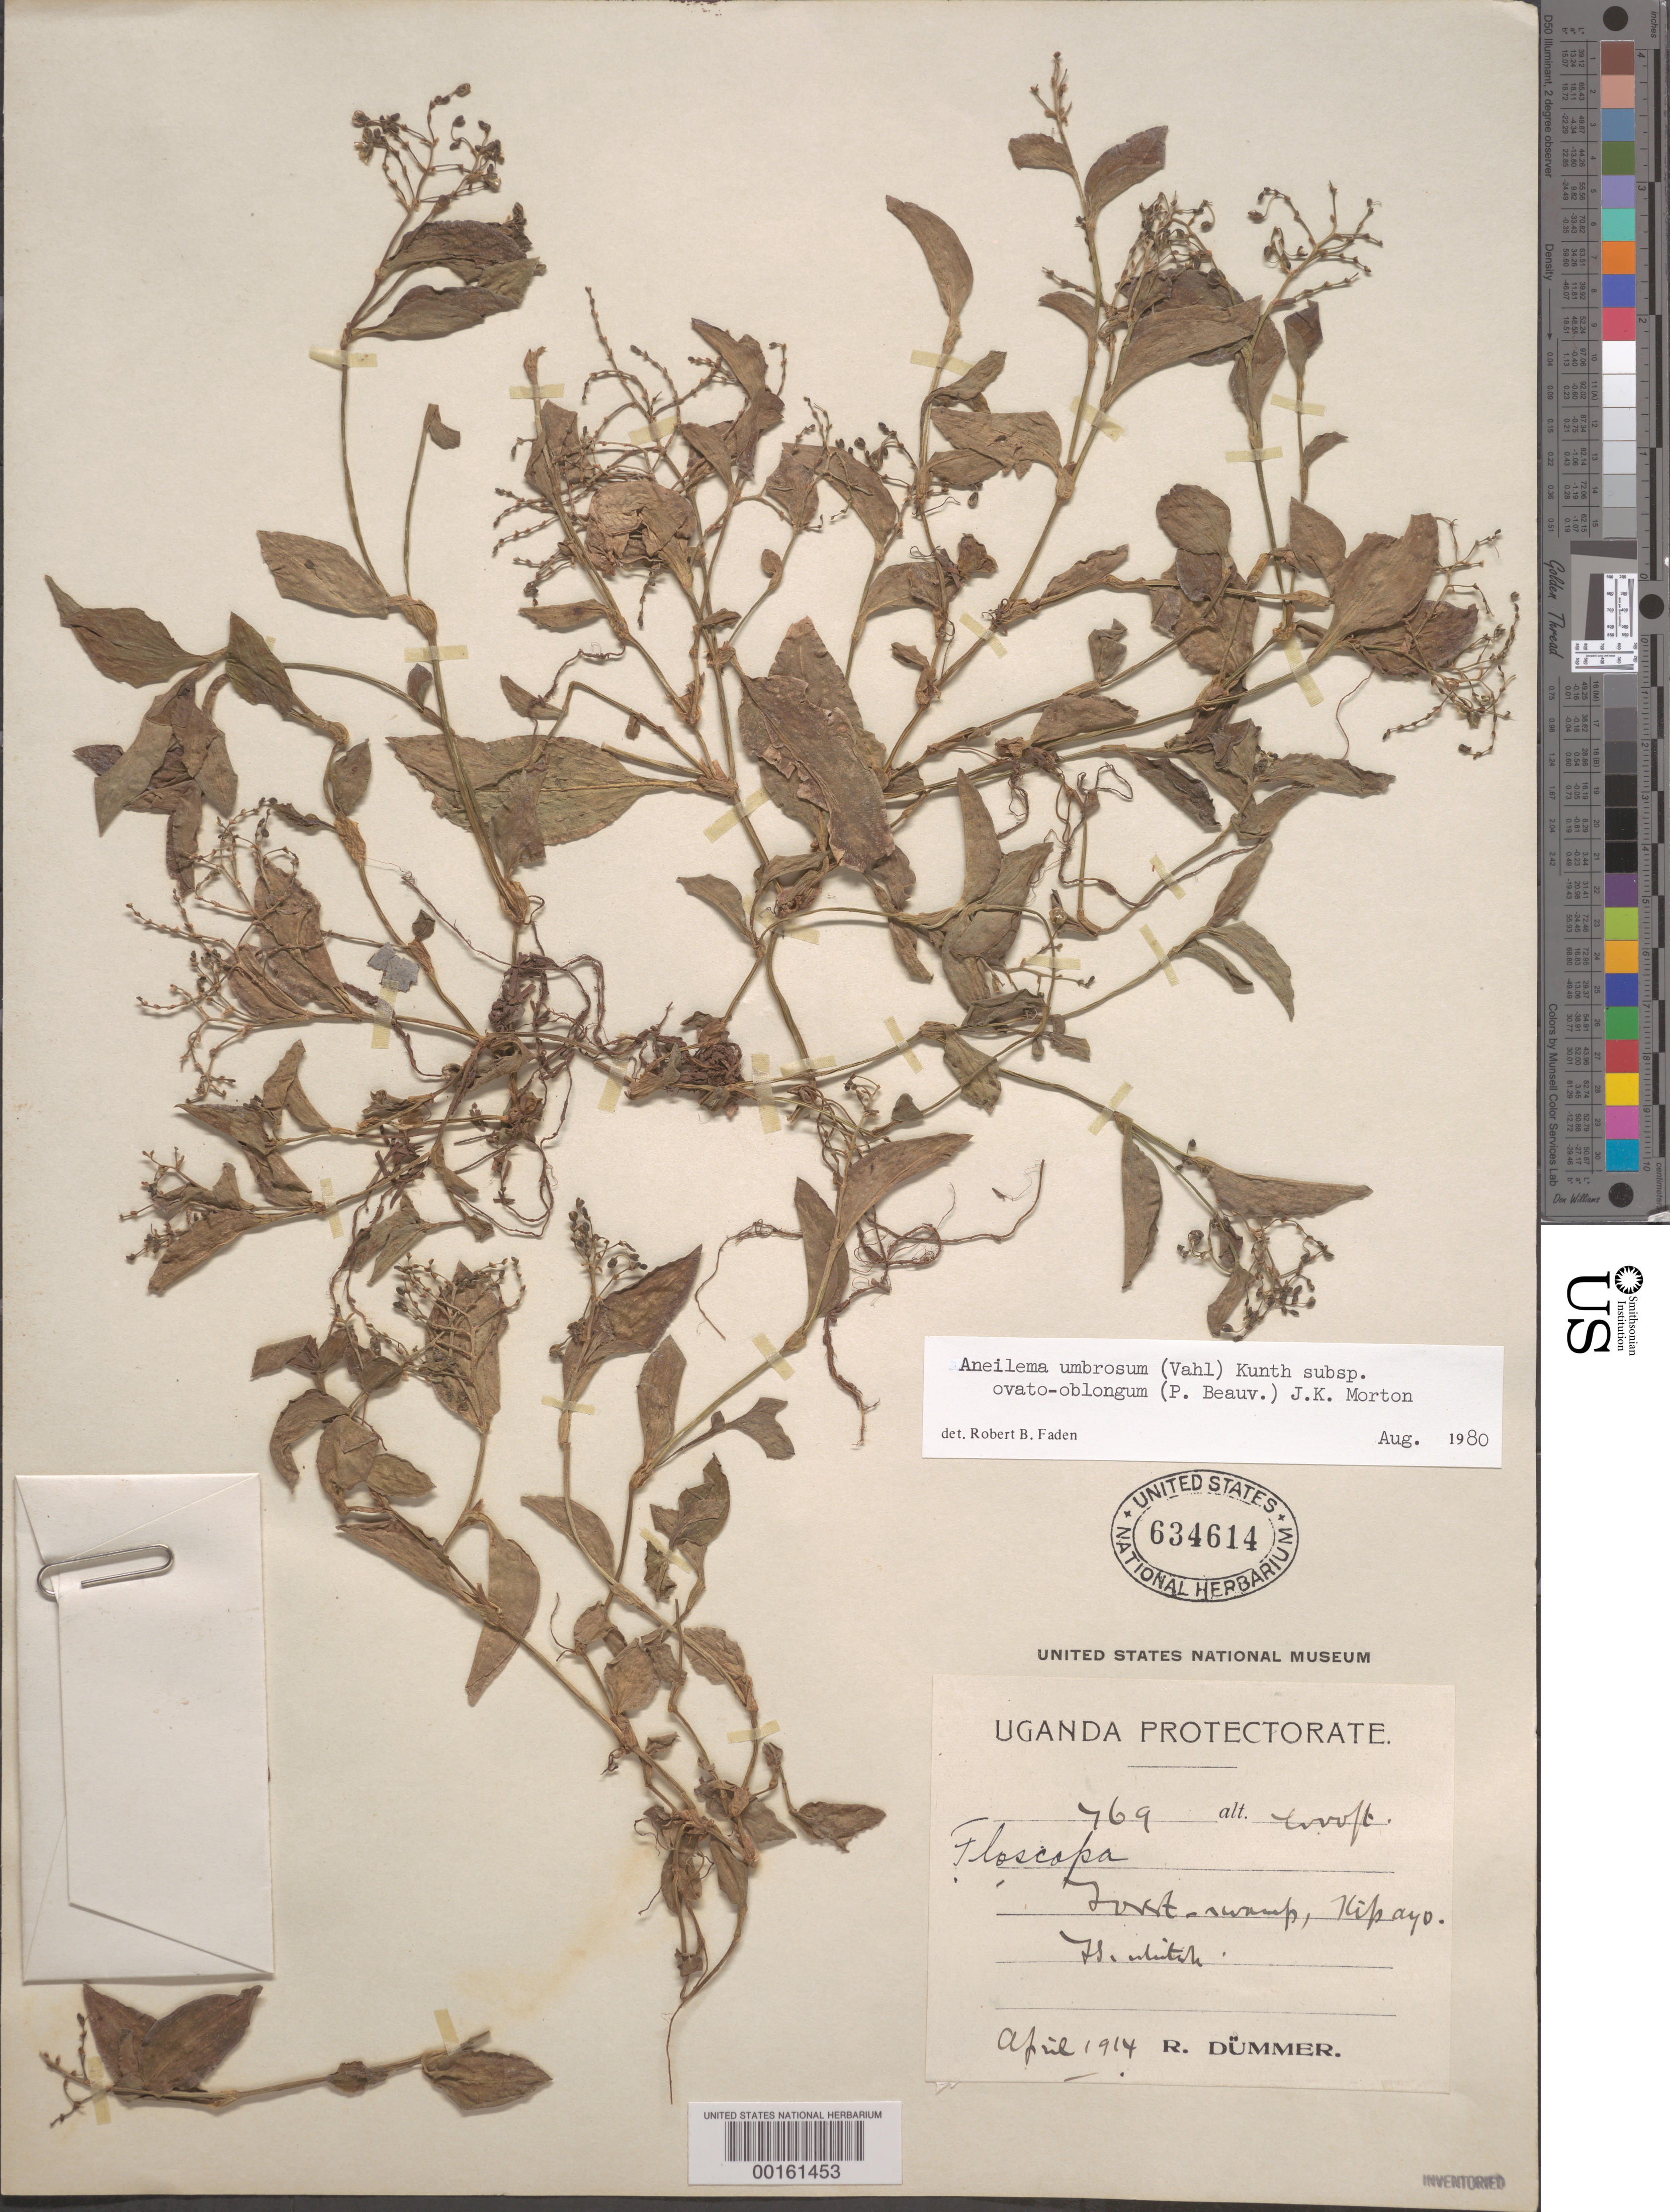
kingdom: Plantae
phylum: Tracheophyta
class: Liliopsida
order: Commelinales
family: Commelinaceae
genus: Aneilema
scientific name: Aneilema umbrosum subsp. ovato-oblongum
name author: (P. Beauv.) J.K. Morton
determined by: Faden, Robert B., (US), Smithsonian Institution - National Museum of Natural History (UNITED STATES)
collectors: R. Dümmer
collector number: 769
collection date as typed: Apr 1914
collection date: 1914-04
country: Uganda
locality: Kipayo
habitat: Forest swamp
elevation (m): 1220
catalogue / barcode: US 634614